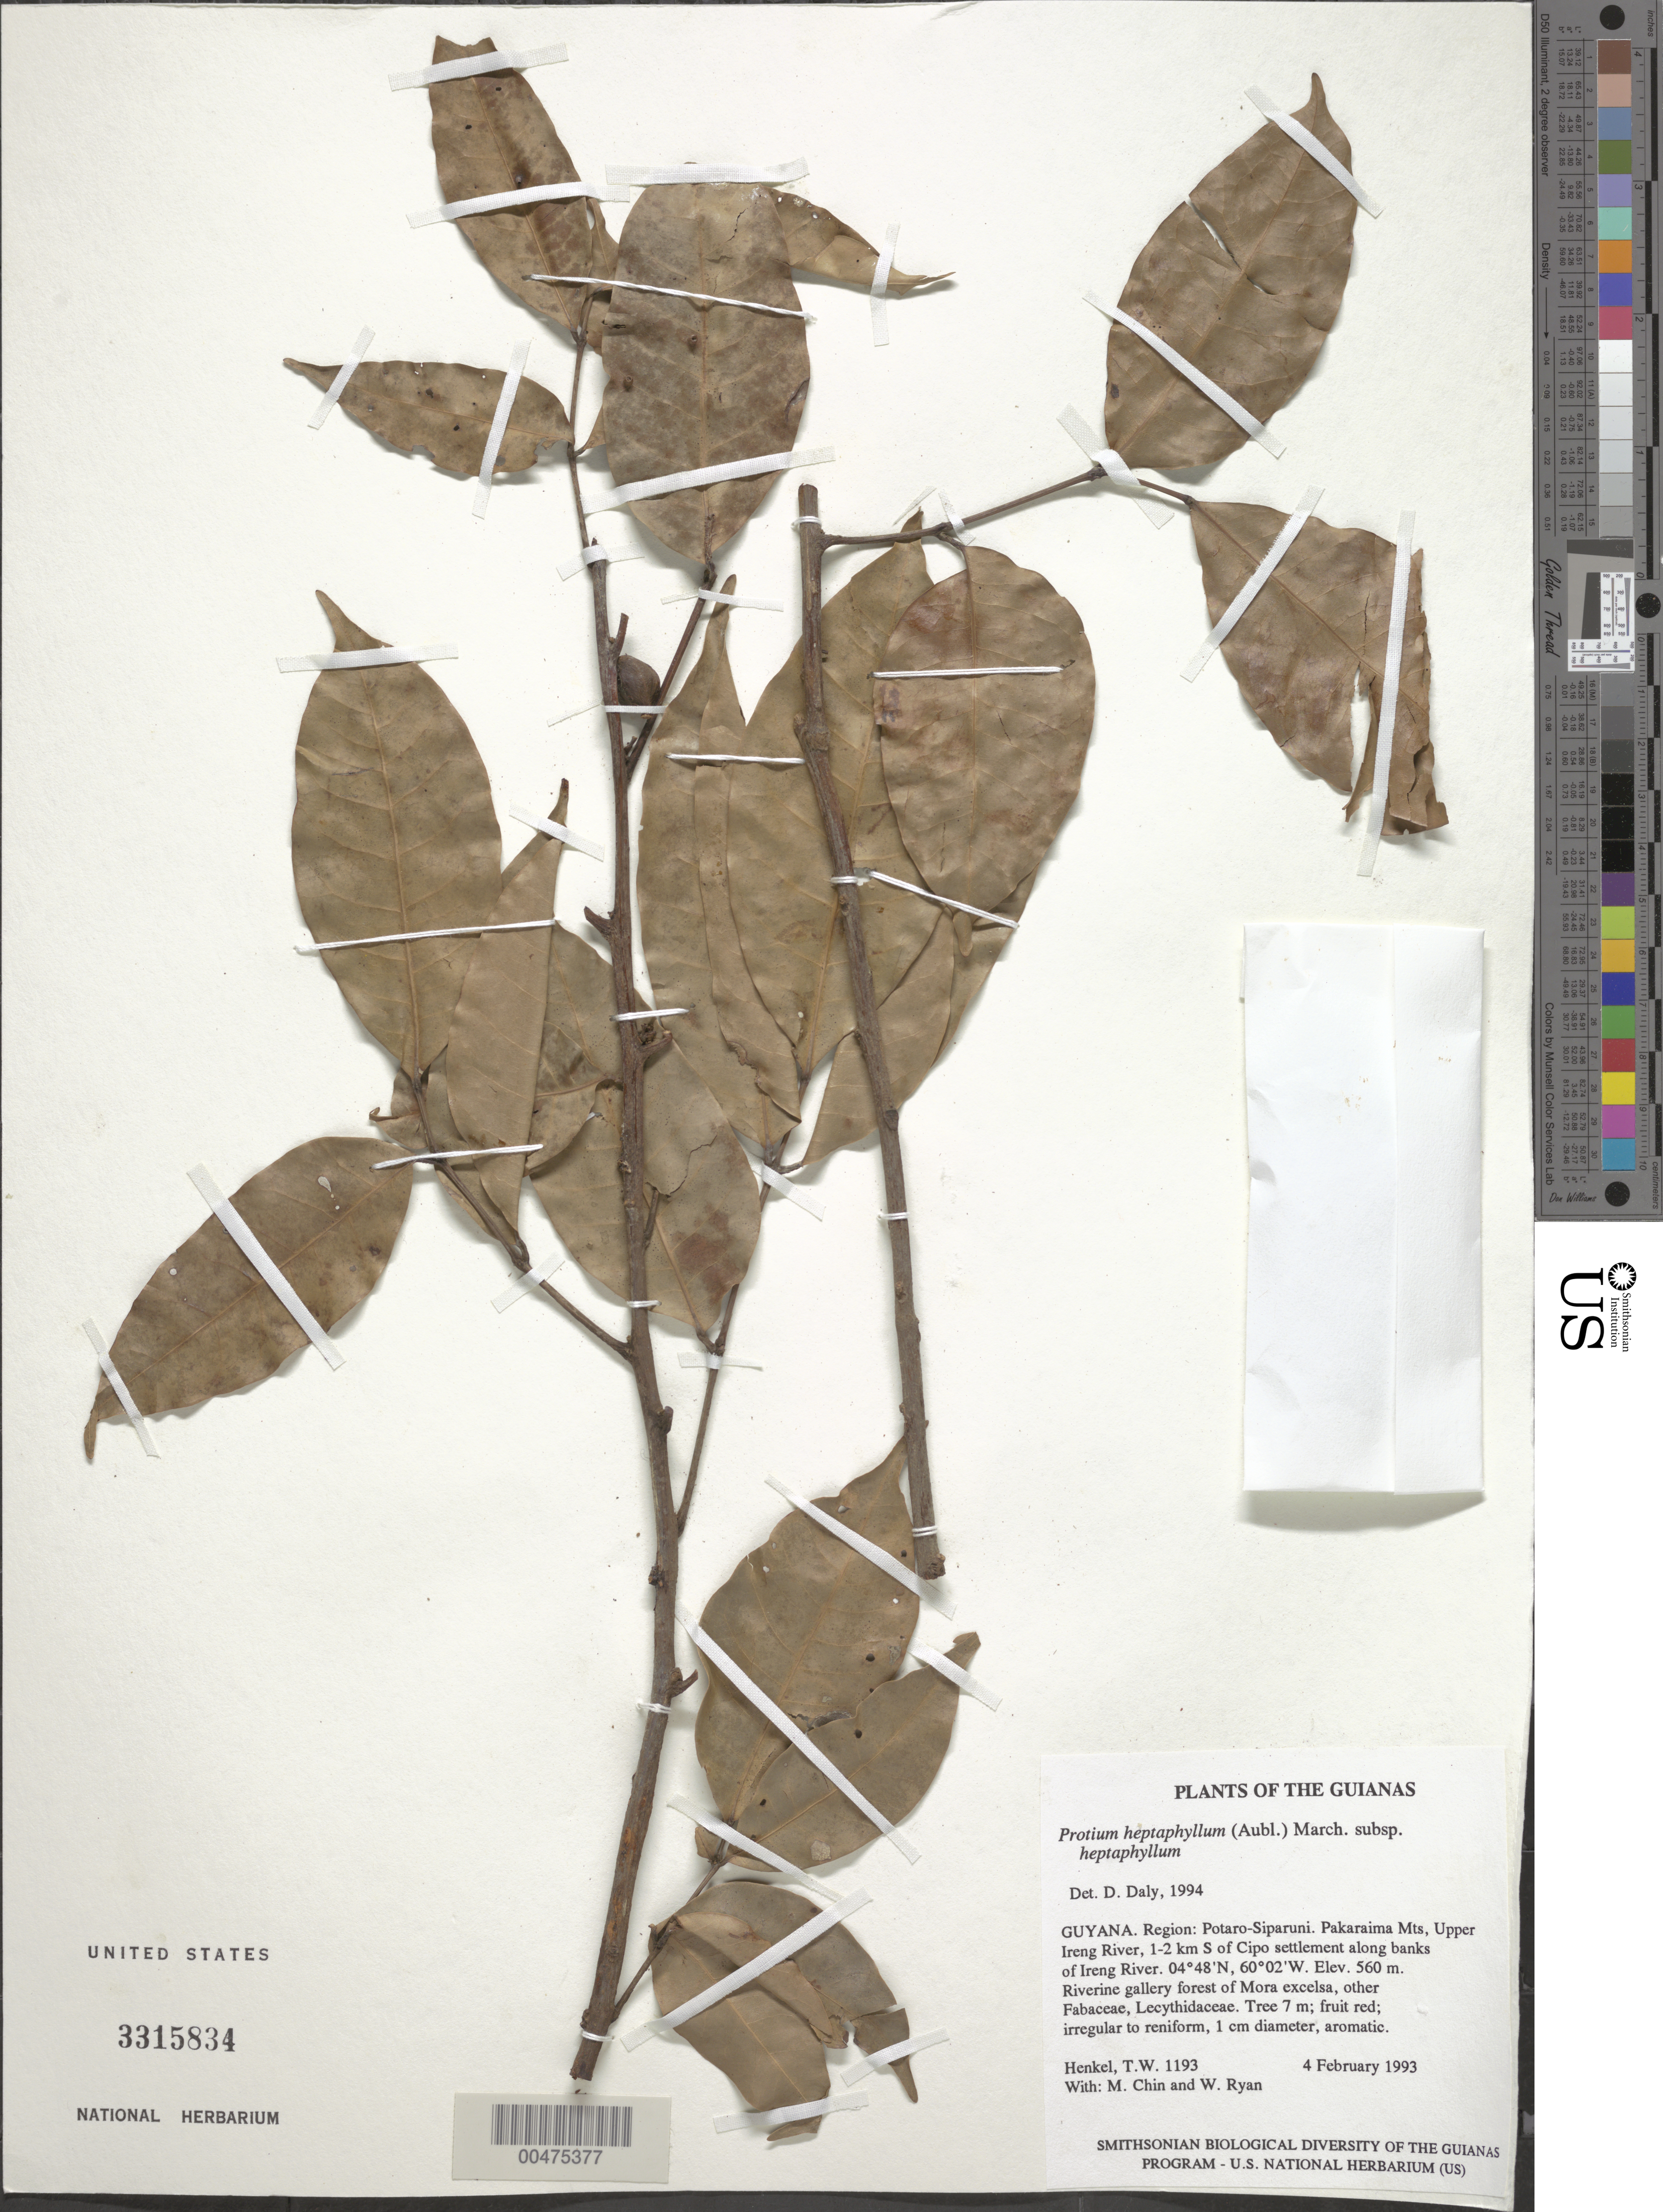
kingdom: Plantae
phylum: Tracheophyta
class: Magnoliopsida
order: Sapindales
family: Burseraceae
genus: Protium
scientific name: Protium heptaphyllum subsp. heptaphyllum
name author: (Aubl.) Marchand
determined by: Daly, D. C.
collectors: T. Henkel, M. Chin & W. Ryan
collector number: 1193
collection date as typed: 4 February 1993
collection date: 1993-02-04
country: Guyana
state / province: Potaro-Siparuni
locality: Pakaraima Mts, Upper Ireng River, 1-2 km S of Cipo settlement along banks of Ireng River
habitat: Riverine gallery forest of Mora excelsa, other Fabaceae, Lecythidaceae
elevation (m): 560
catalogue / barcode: US 3315834